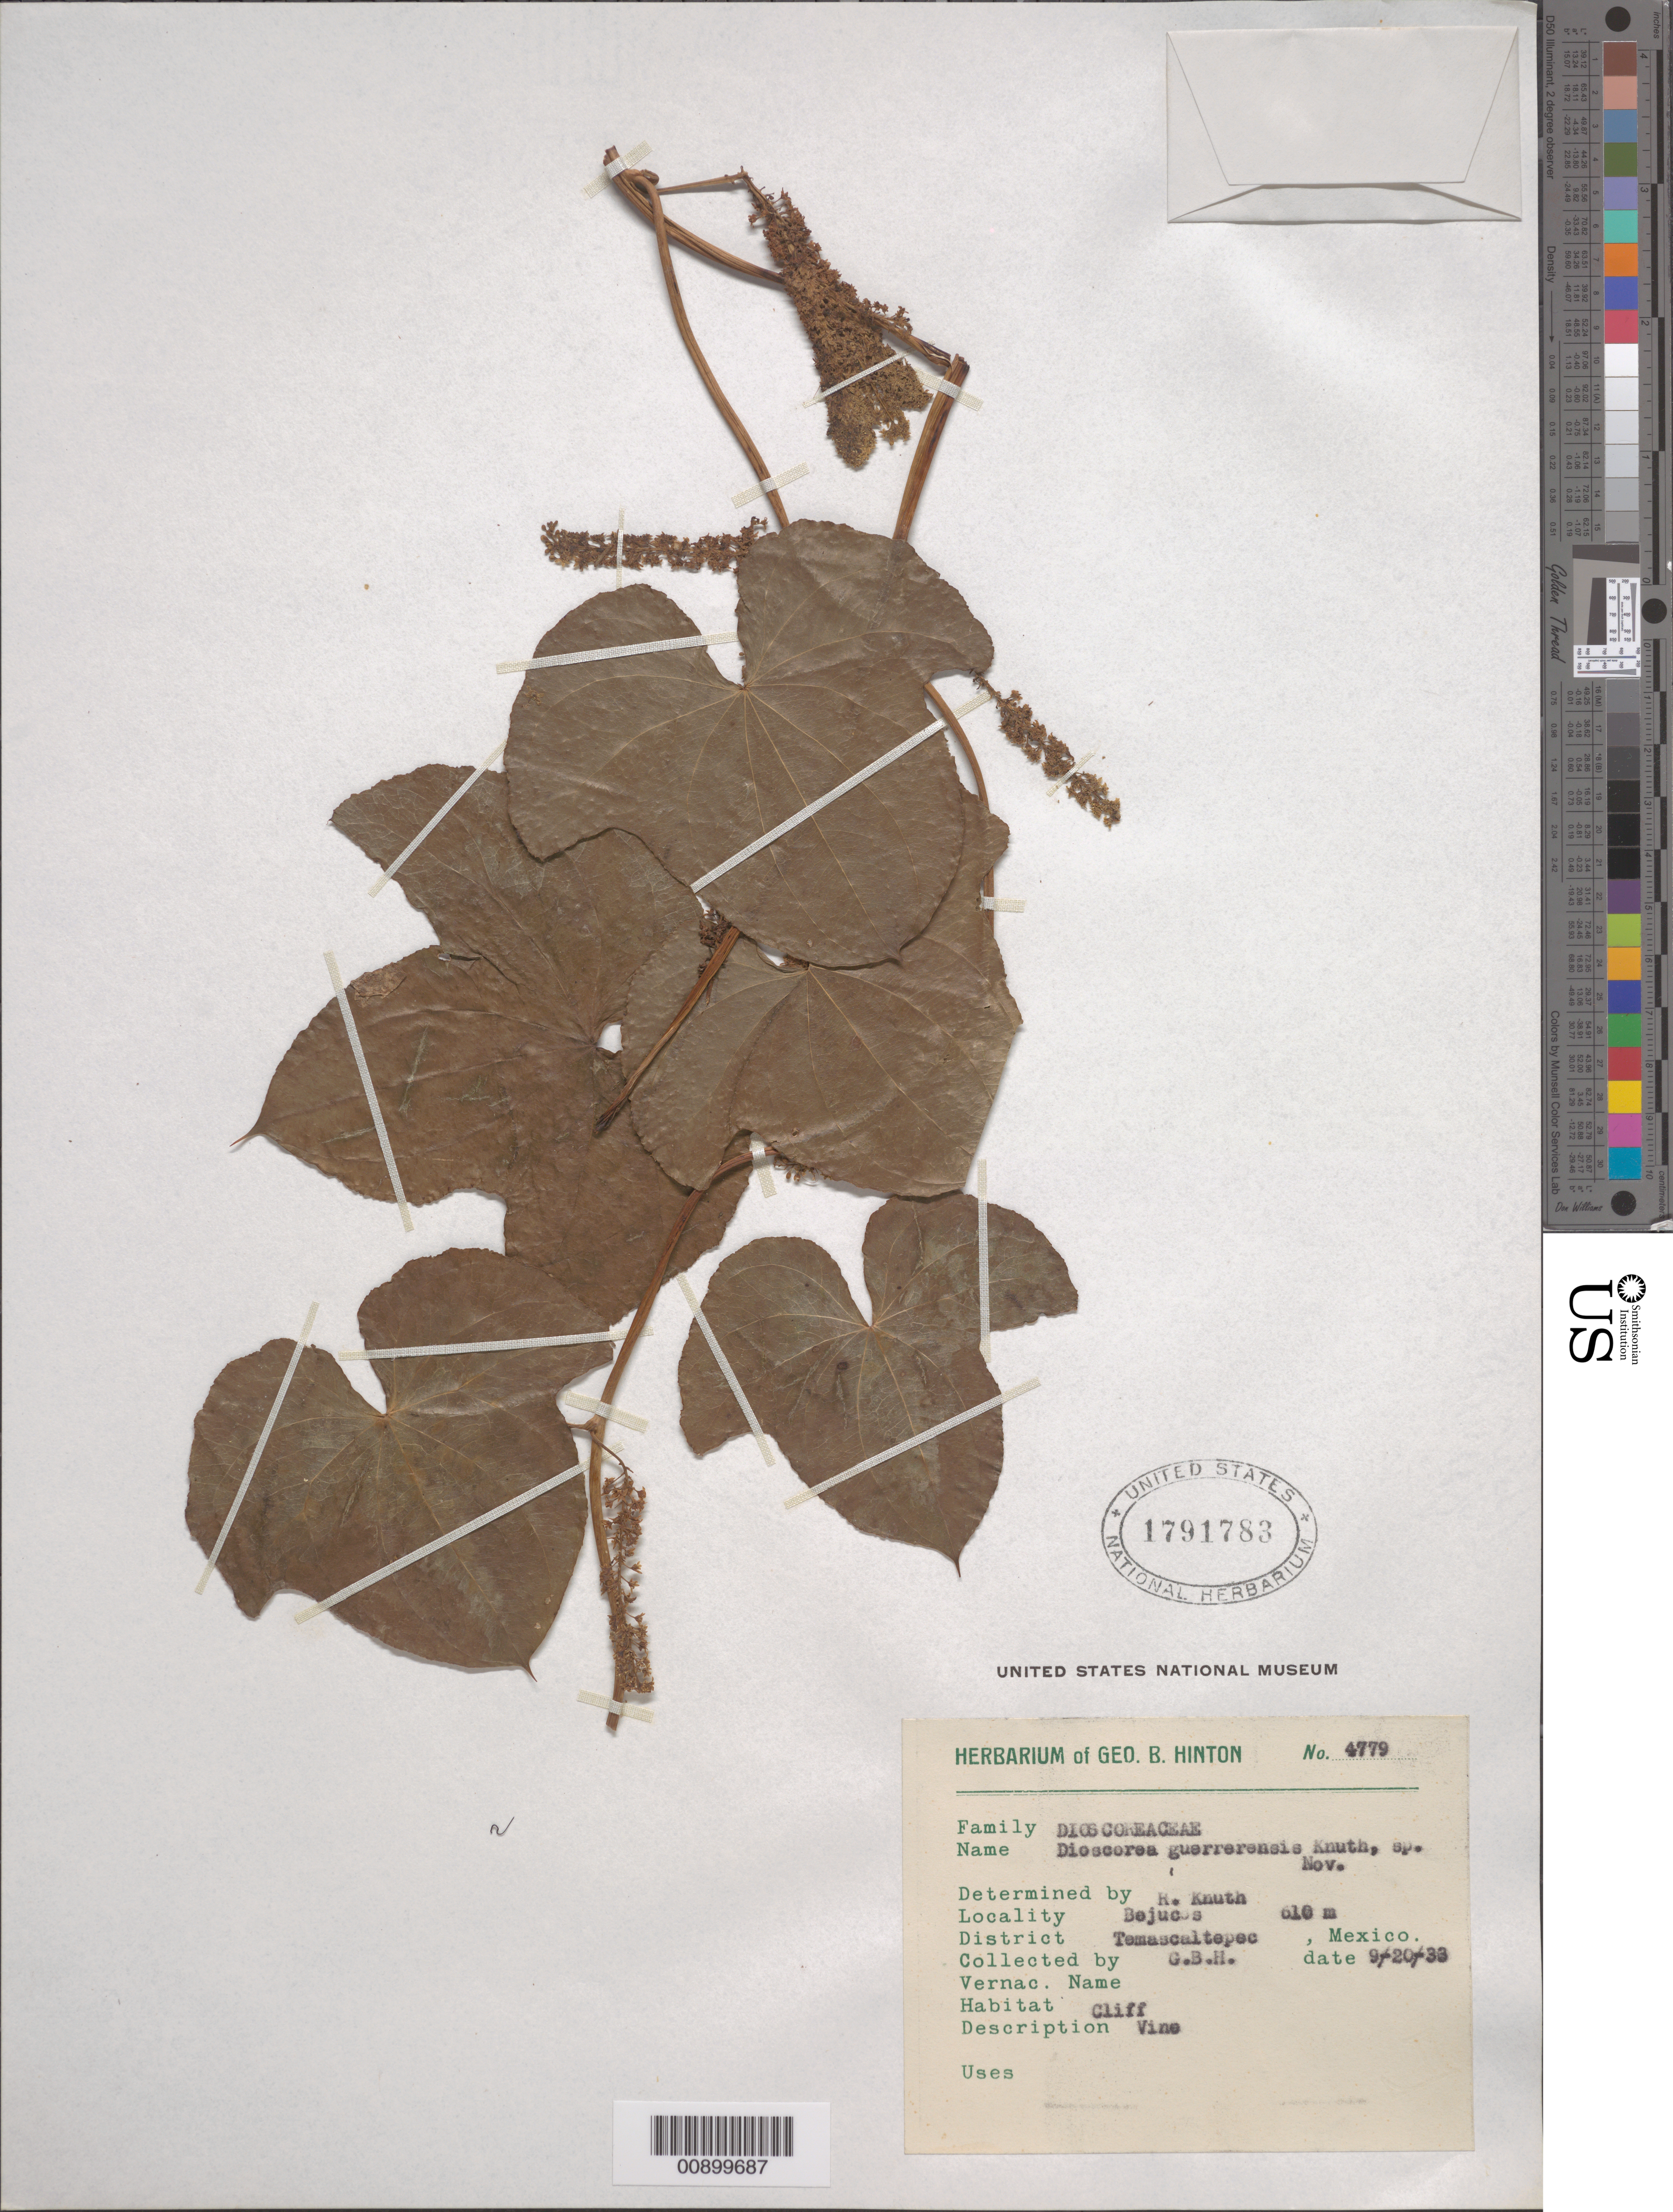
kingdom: Plantae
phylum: Tracheophyta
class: Liliopsida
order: Dioscoreales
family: Dioscoreaceae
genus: Dioscorea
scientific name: Dioscorea guerrerensis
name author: R. Knuth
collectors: G. B. Hinton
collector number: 4779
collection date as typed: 20 Sep 1933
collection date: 1933-09-20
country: Mexico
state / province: México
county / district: Temascaltepec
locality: Bejucos, District Temascaltepec, State of Mexico.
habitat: Cliff.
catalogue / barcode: US 1791783